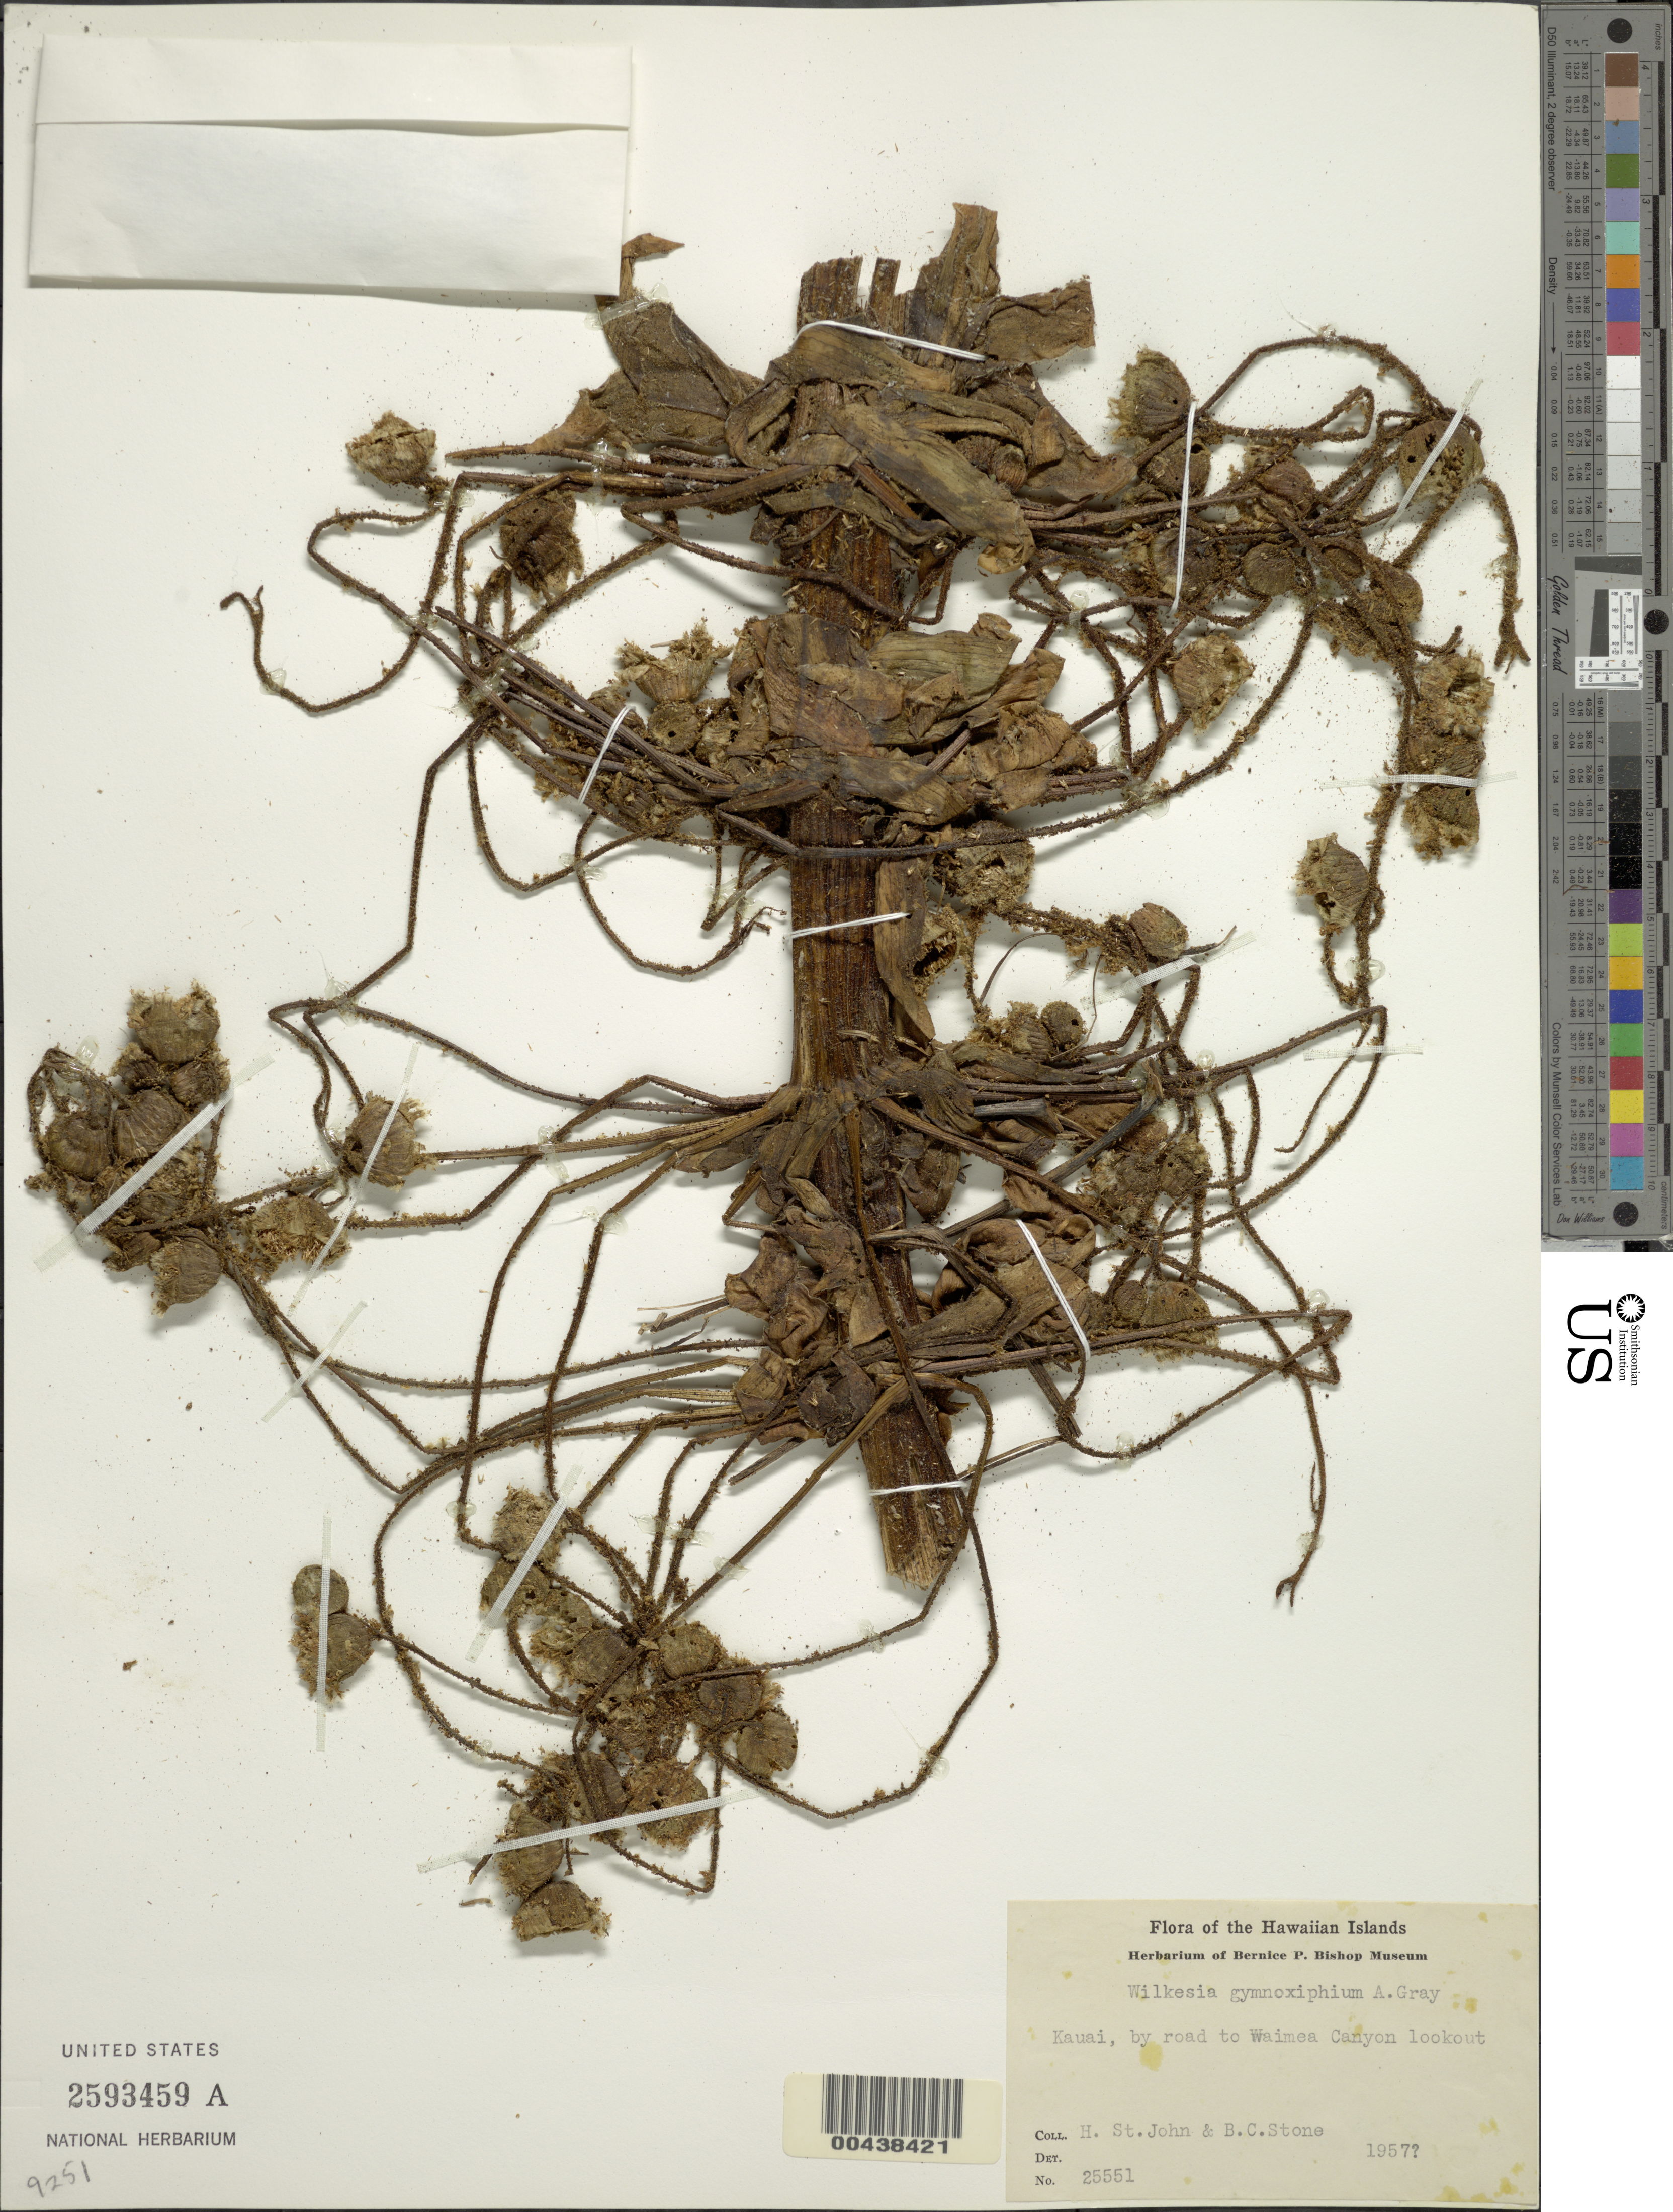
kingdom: Plantae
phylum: Tracheophyta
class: Magnoliopsida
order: Asterales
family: Asteraceae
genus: Wilkesia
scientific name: Wilkesia gymnoxiphium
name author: A. Gray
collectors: H. St. John & B. C. Stone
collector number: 25551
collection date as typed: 1957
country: United States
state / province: Hawaii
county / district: Kauai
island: Kaua'i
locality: by road to Waimea Canyon lookout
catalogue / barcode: US 2593459A